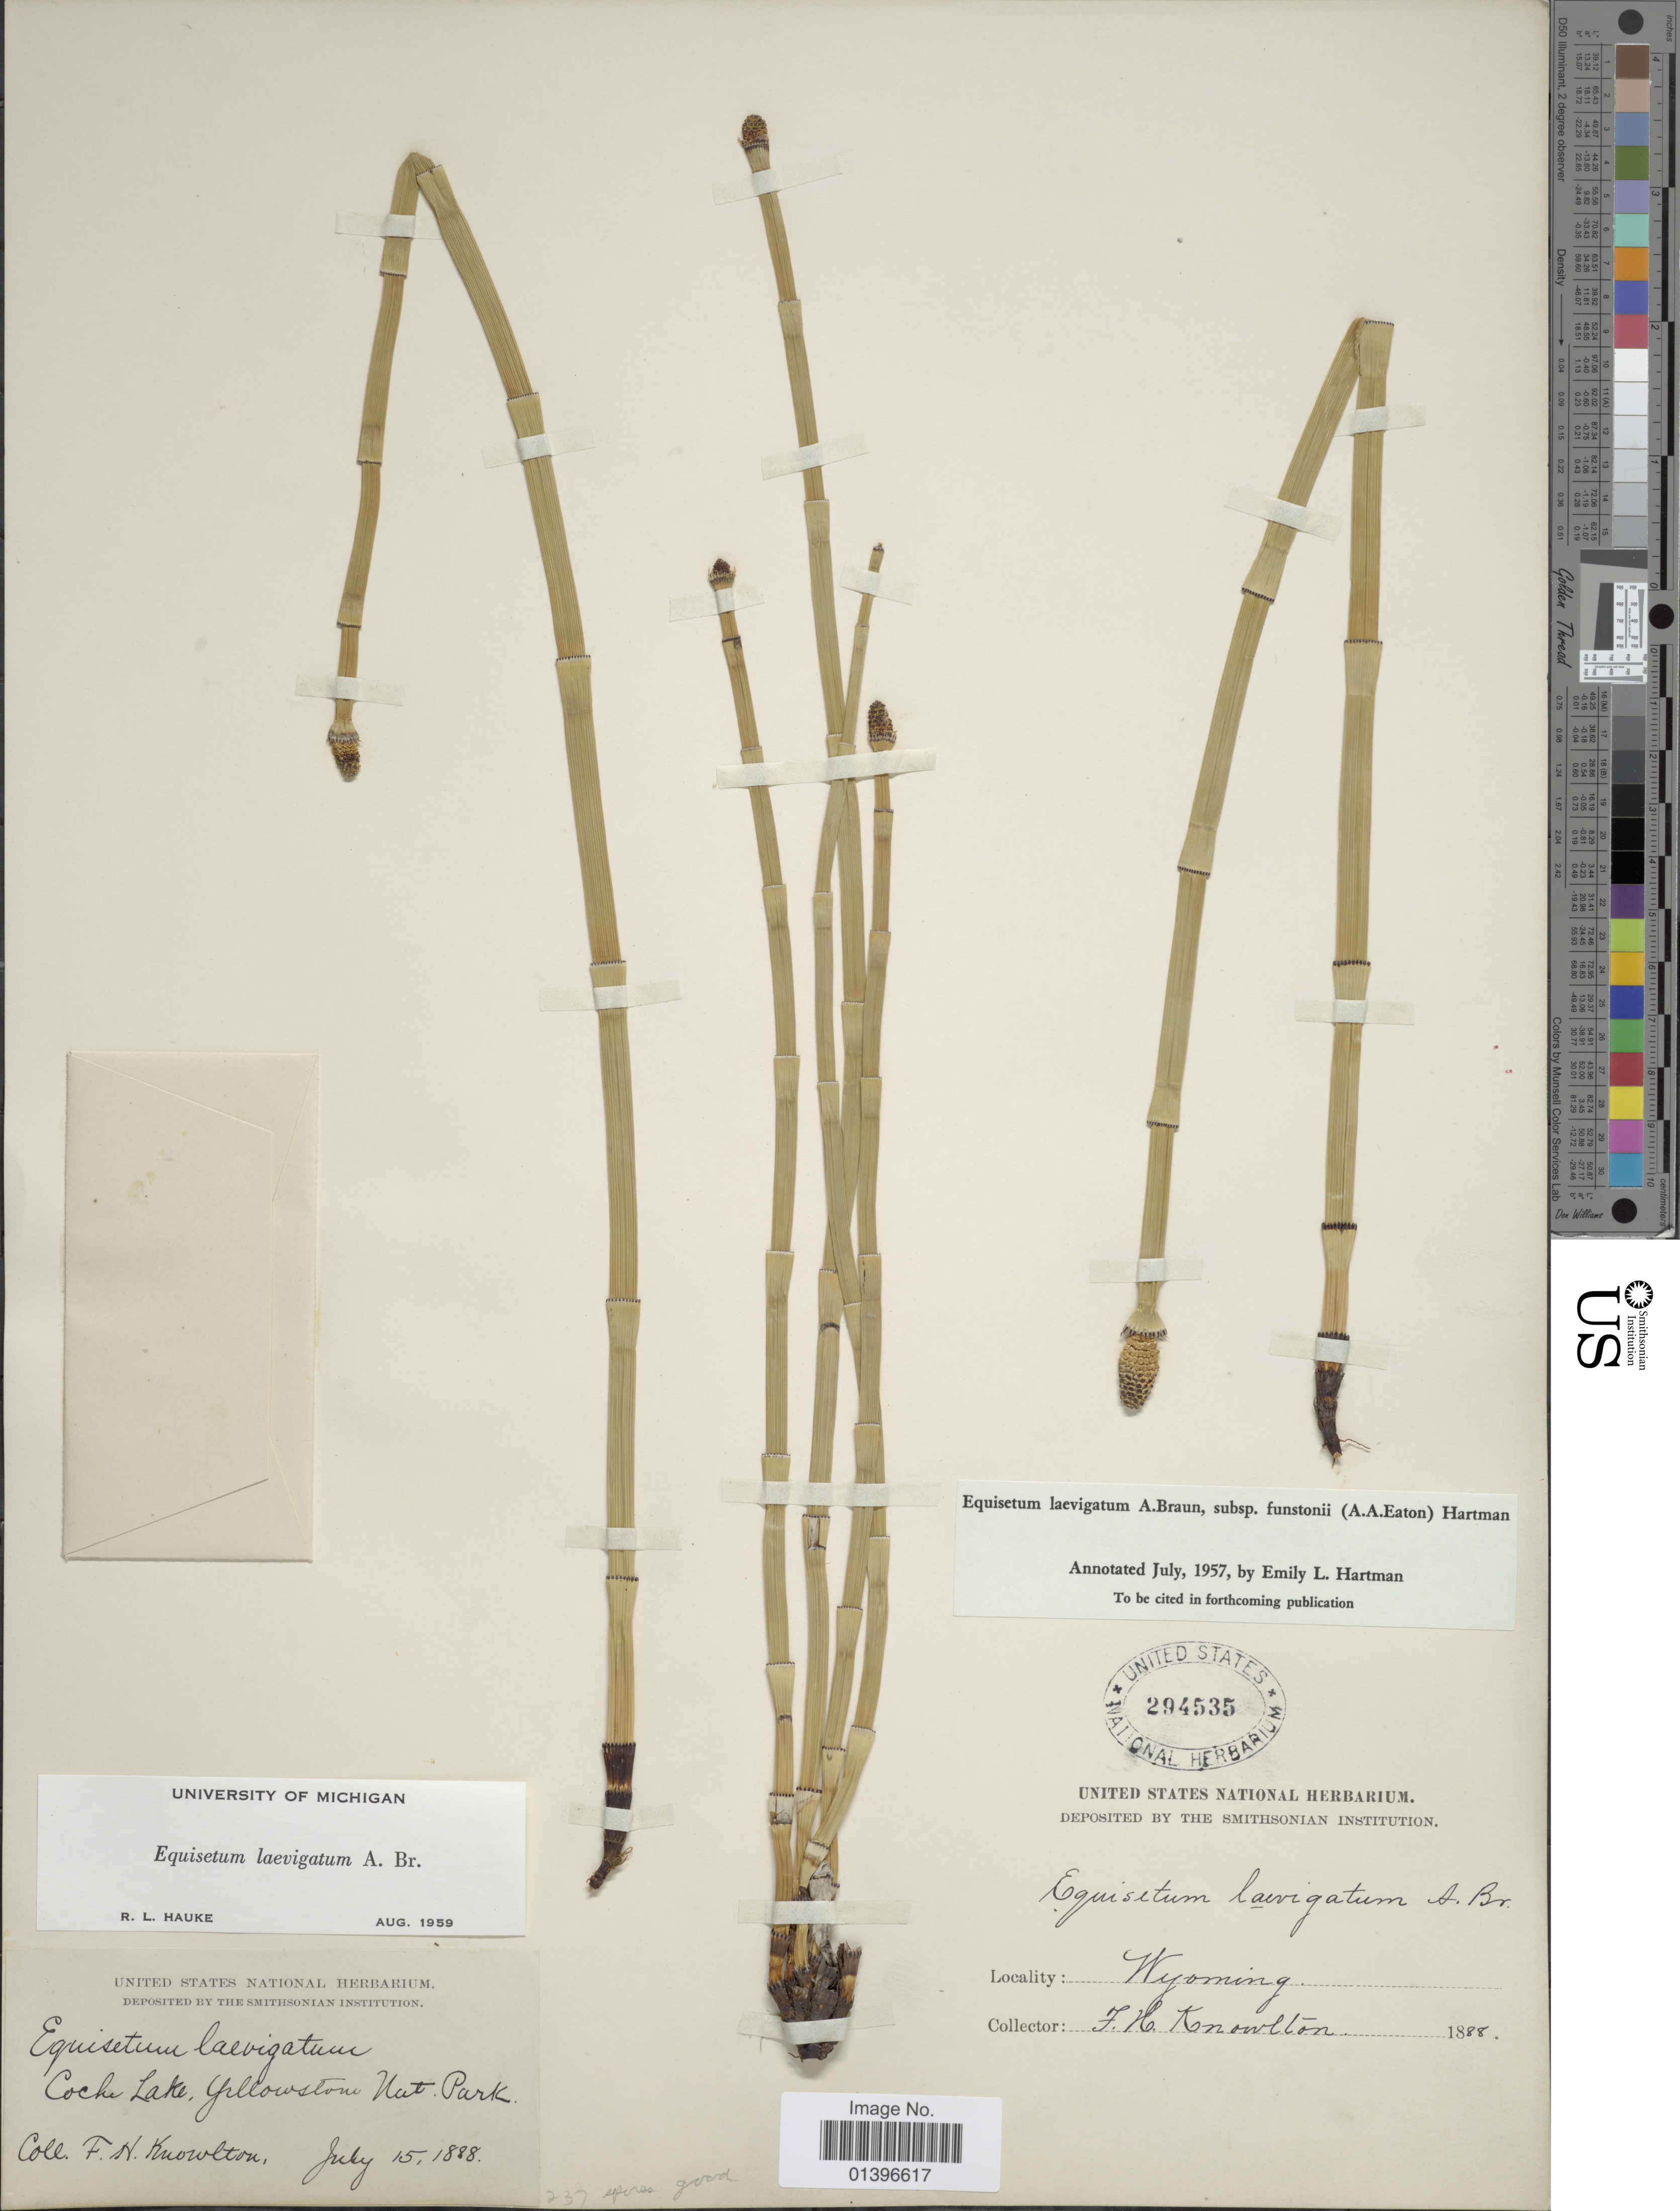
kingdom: Plantae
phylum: Tracheophyta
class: Polypodiopsida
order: Equisetales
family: Equisetaceae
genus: Equisetum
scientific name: Equisetum laevigatum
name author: A. Braun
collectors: F. H. Knowlton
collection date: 1888-07-15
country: United States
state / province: Wyoming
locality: Coche Lake, Yellowstone Nat. Park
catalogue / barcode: US 294535